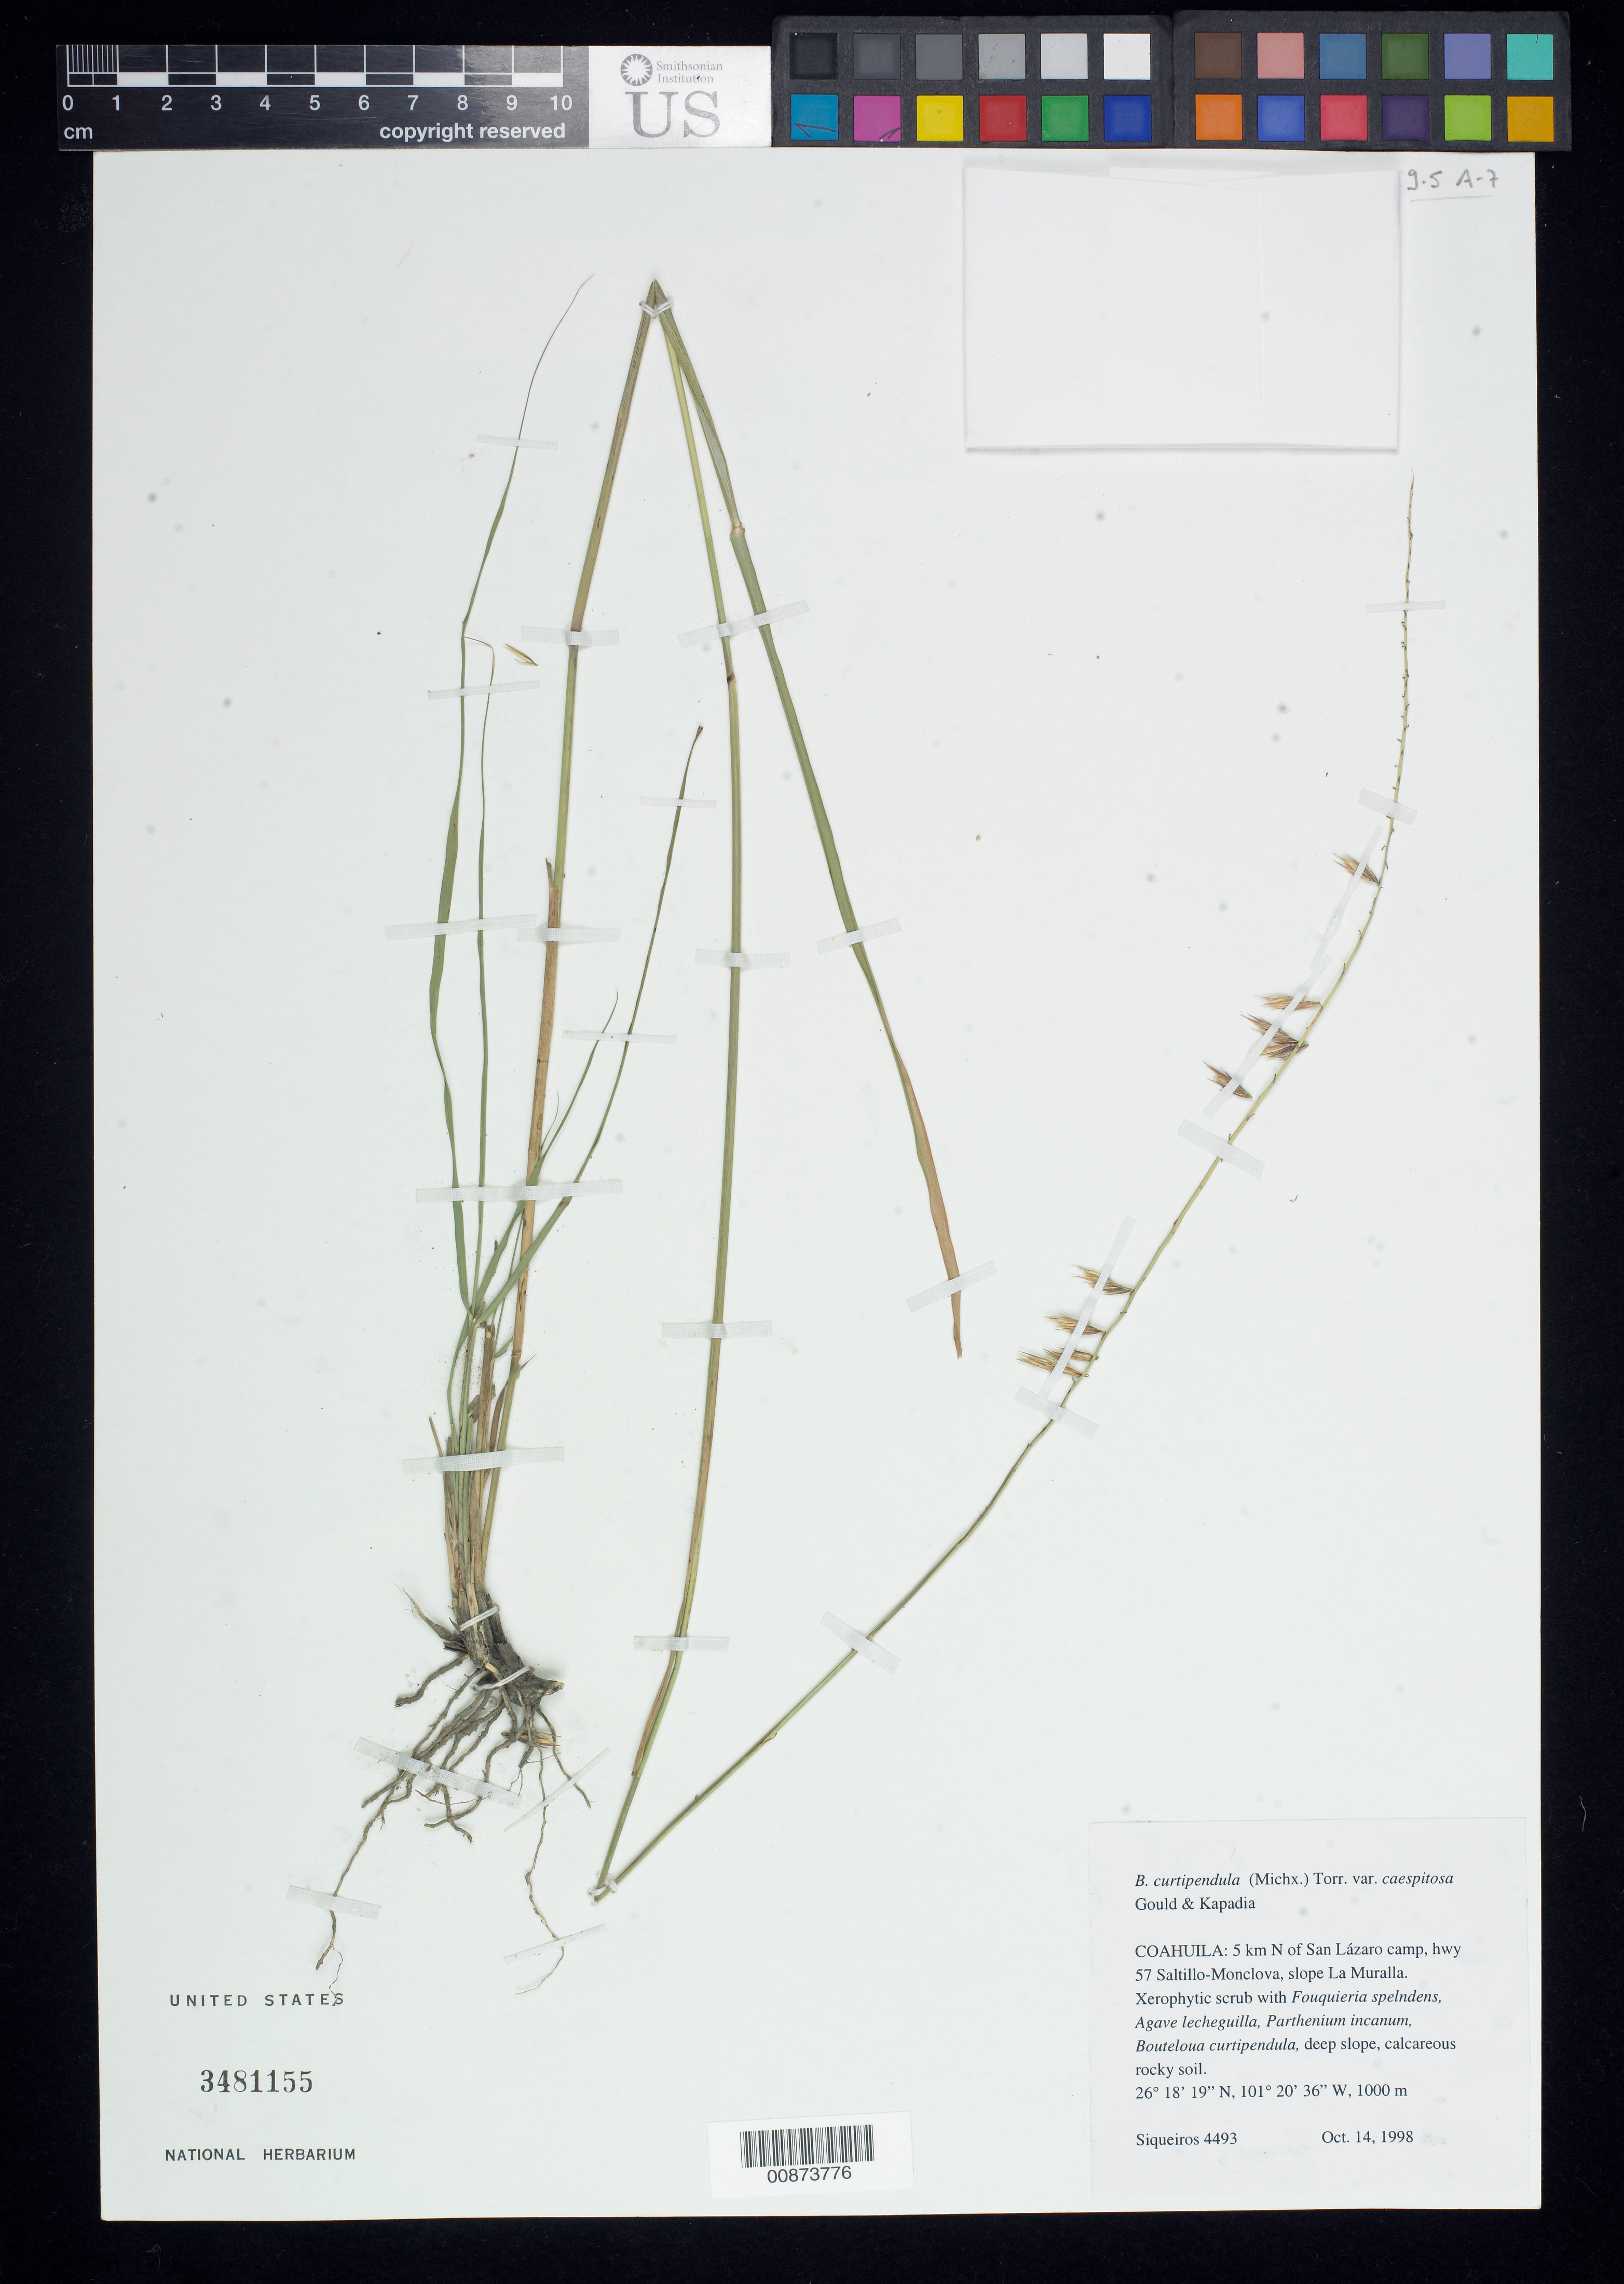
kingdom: Plantae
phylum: Tracheophyta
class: Liliopsida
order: Poales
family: Poaceae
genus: Bouteloua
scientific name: Bouteloua curtipendula var. caespitosa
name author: Gould & Kapadia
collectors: M. E. Siqueiros Delgado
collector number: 4493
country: Mexico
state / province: Coahuila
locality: N of San Lazaro camp, Saltillo-Monclova, La Muralla.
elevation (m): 1000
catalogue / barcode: US 3481155